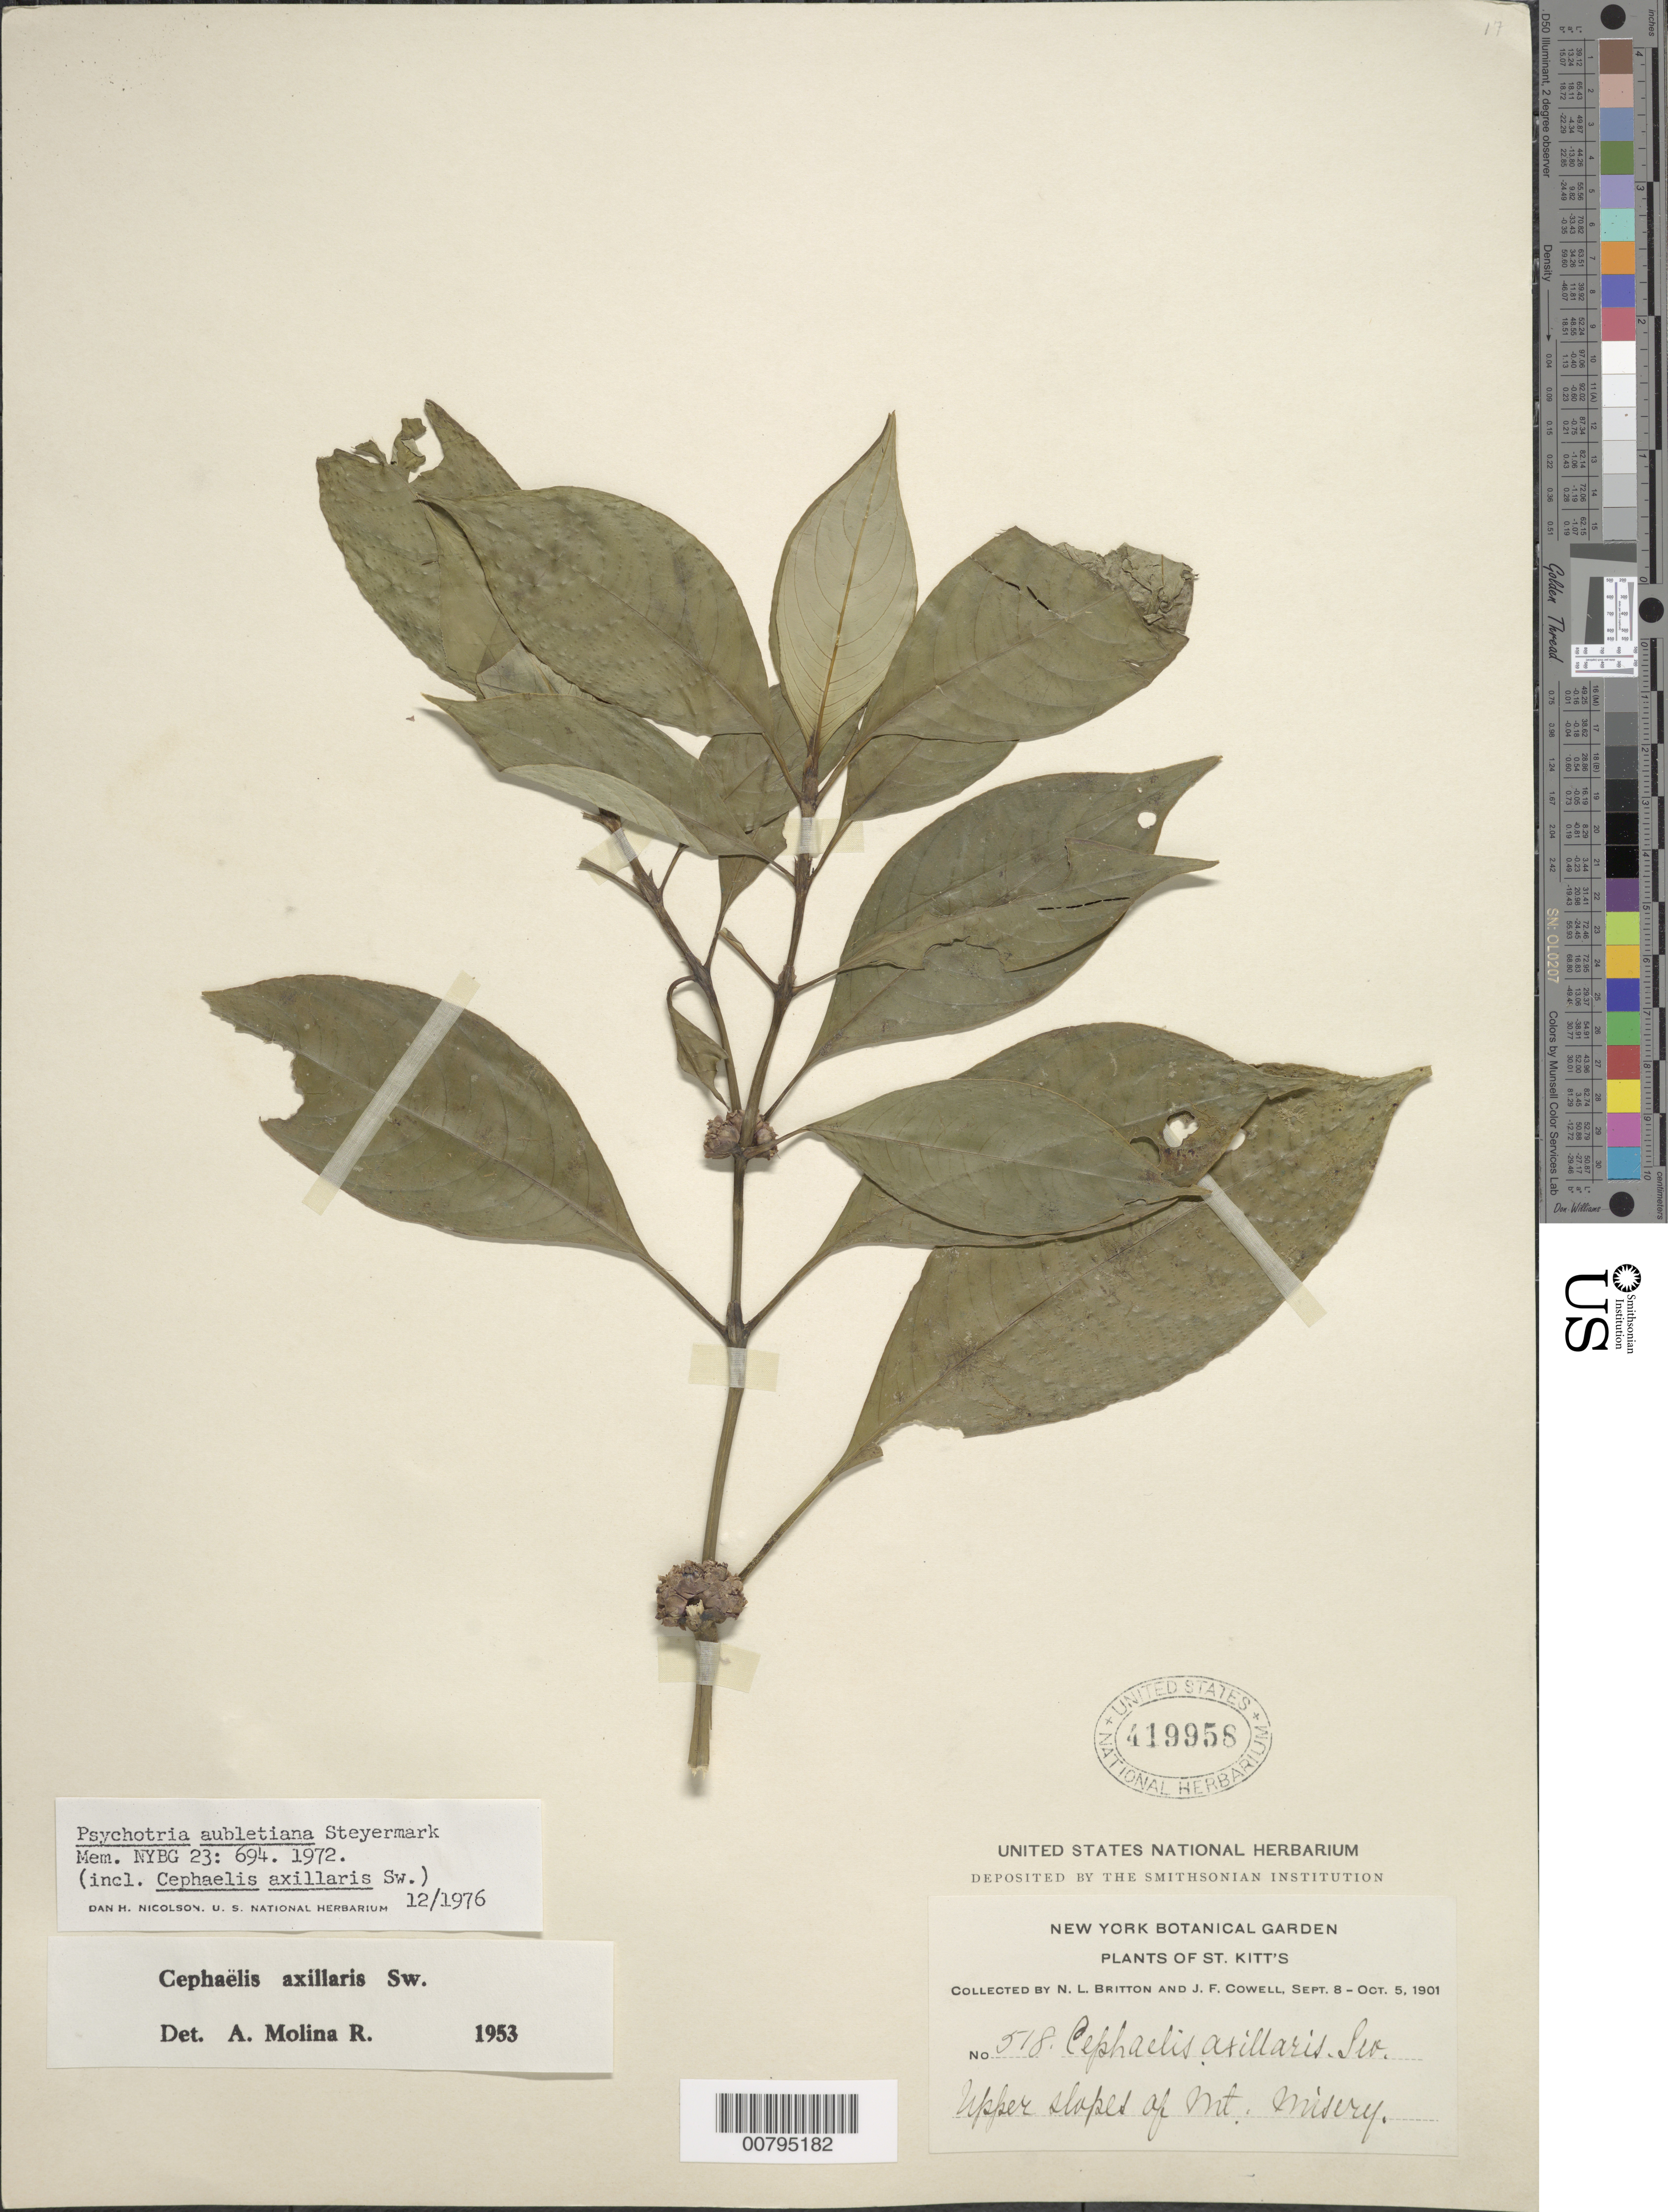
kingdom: Plantae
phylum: Tracheophyta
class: Magnoliopsida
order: Gentianales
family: Rubiaceae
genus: Psychotria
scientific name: Psychotria aubletiana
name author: Steyerm.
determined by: Nicolson, Dan H.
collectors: N. Britton & J. F. Cowell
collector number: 518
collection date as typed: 08 Sep 1901 to 05 Oct 1901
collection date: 1901-09-08/1901-10-05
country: St. Christopher-Nevis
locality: Upper slopes of Mt. Misery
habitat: Montane, upper slopes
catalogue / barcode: US 419958